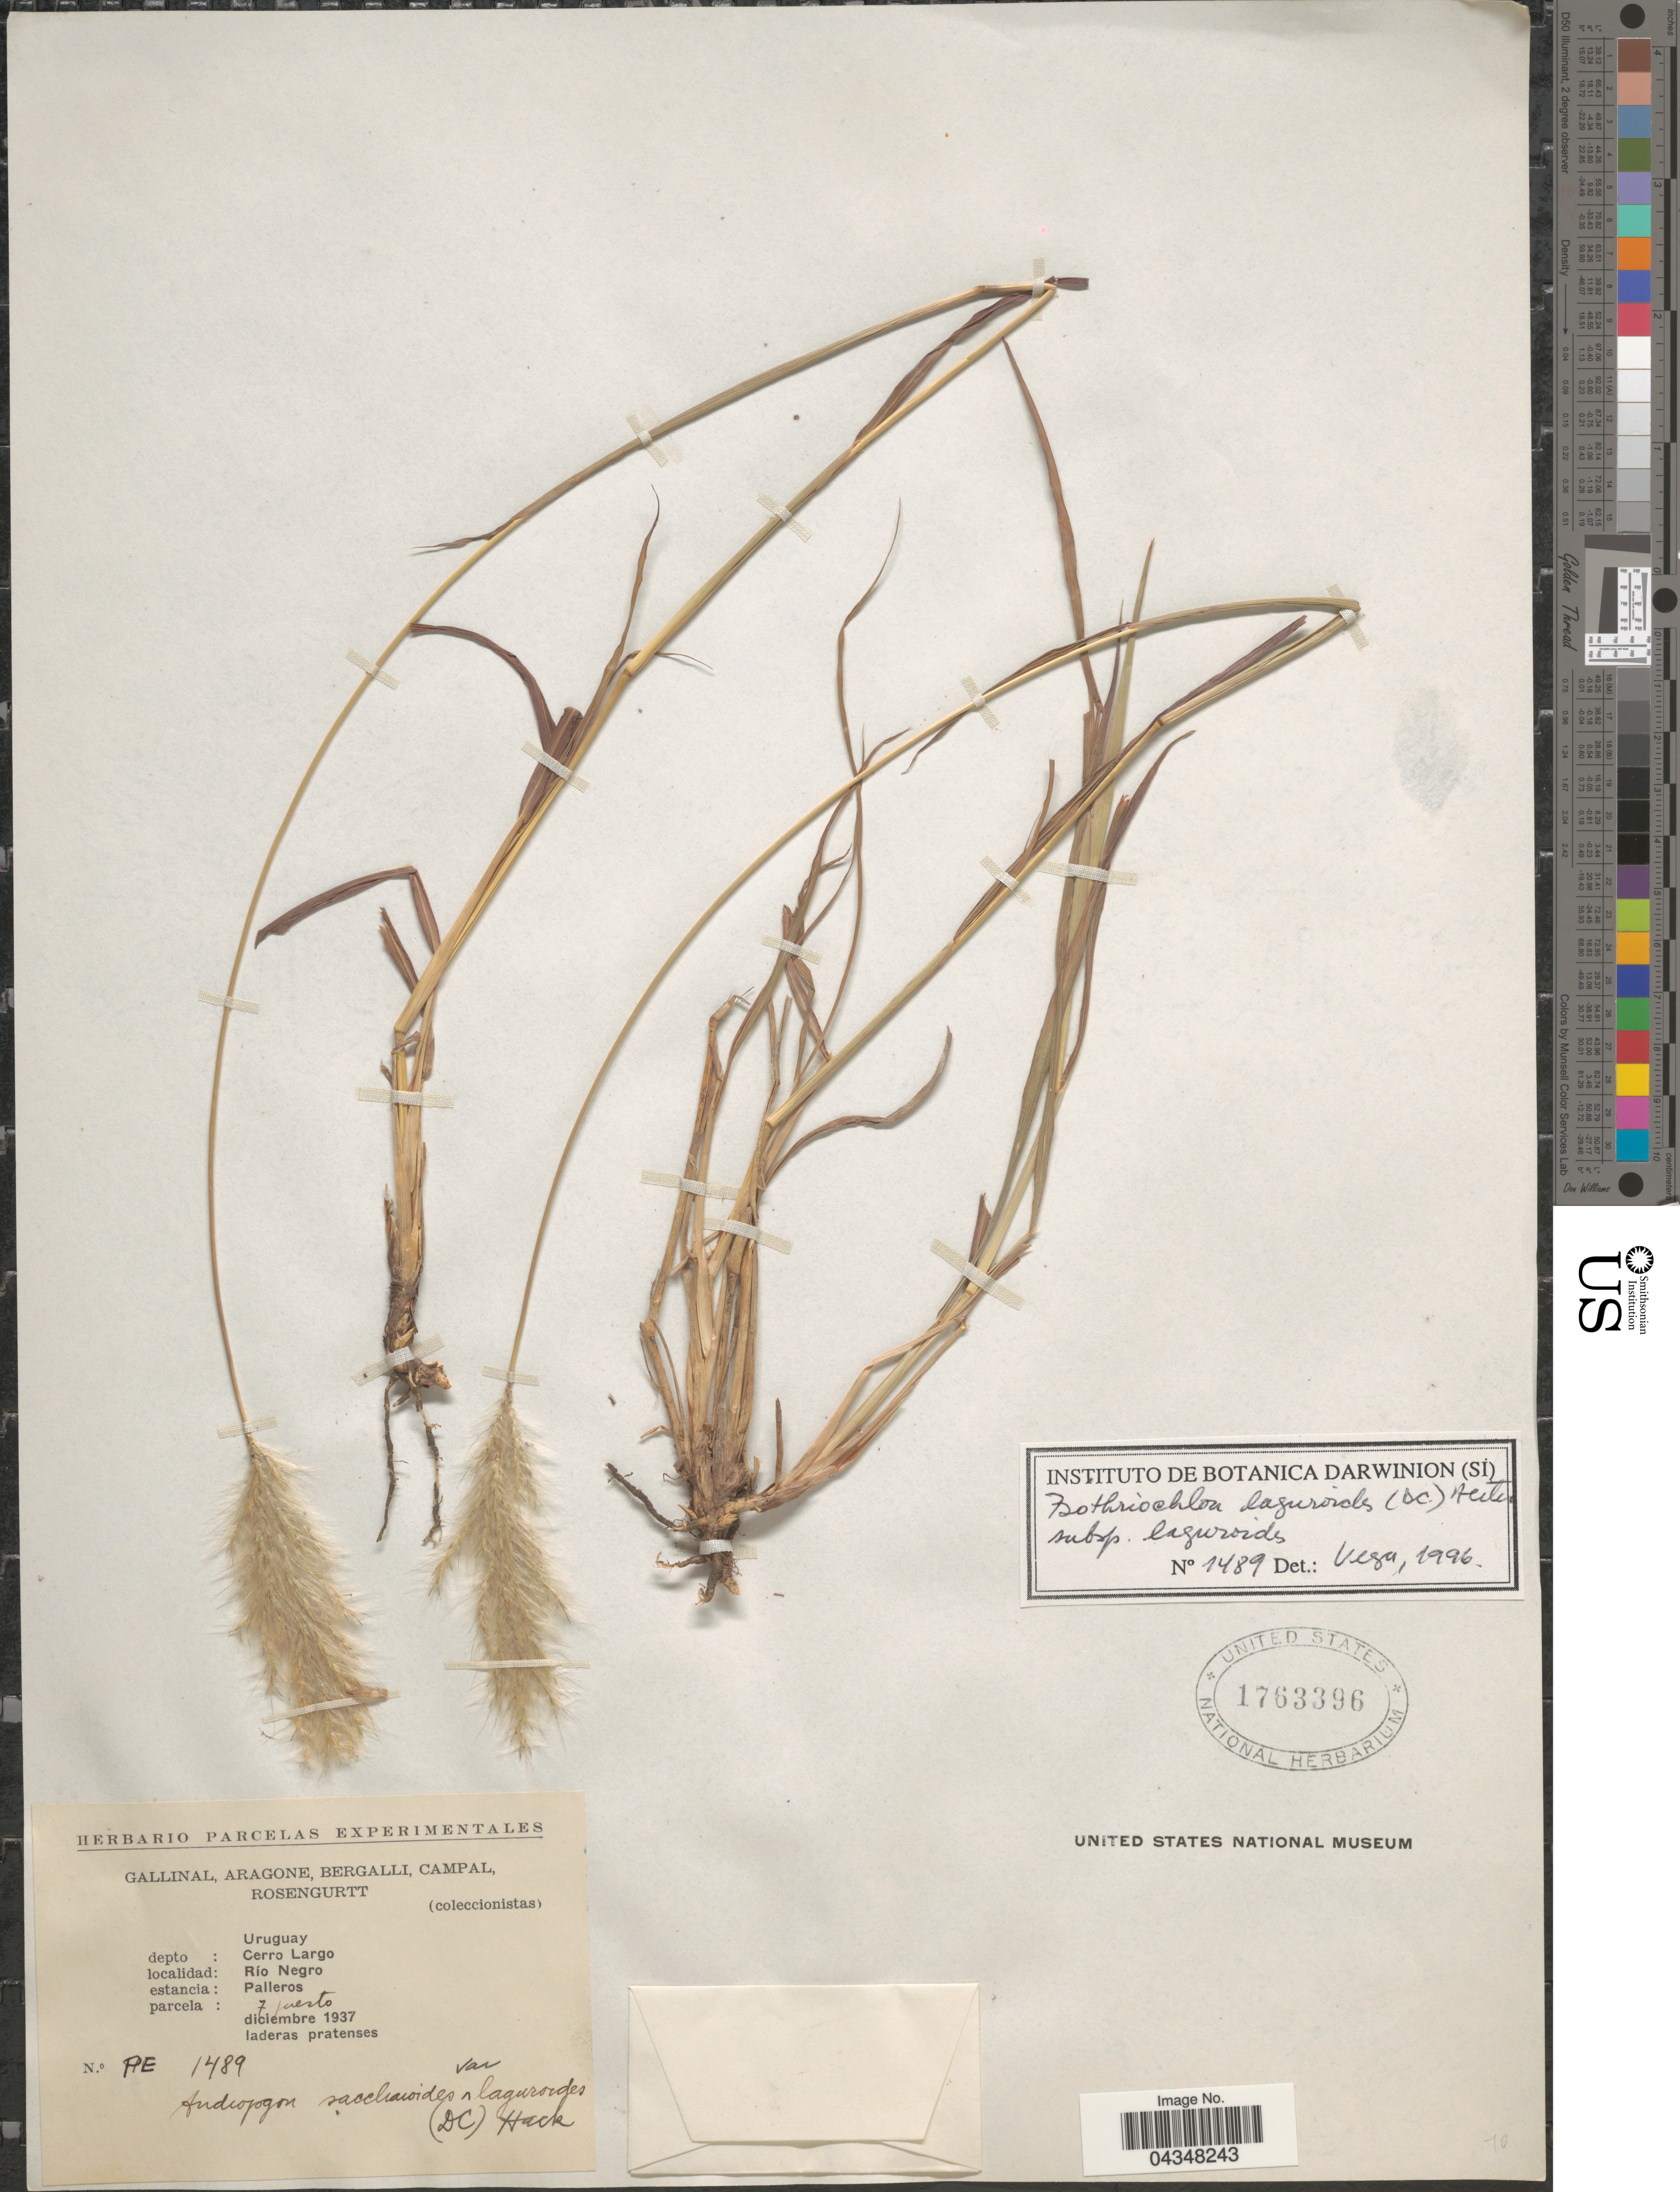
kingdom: Plantae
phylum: Tracheophyta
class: Liliopsida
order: Poales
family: Poaceae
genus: Bothriochloa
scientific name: Bothriochloa laguroides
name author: (DC.) Herter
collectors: -. Gallinal, -- Aragone, -- Bergalli, -- Campal & Rosengurtt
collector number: PE1489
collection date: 1937-12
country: Uruguay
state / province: Cerro Largo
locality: Depto: Cerro Largo. Río Negro. Estancia: Palleros.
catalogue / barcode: US 1763396